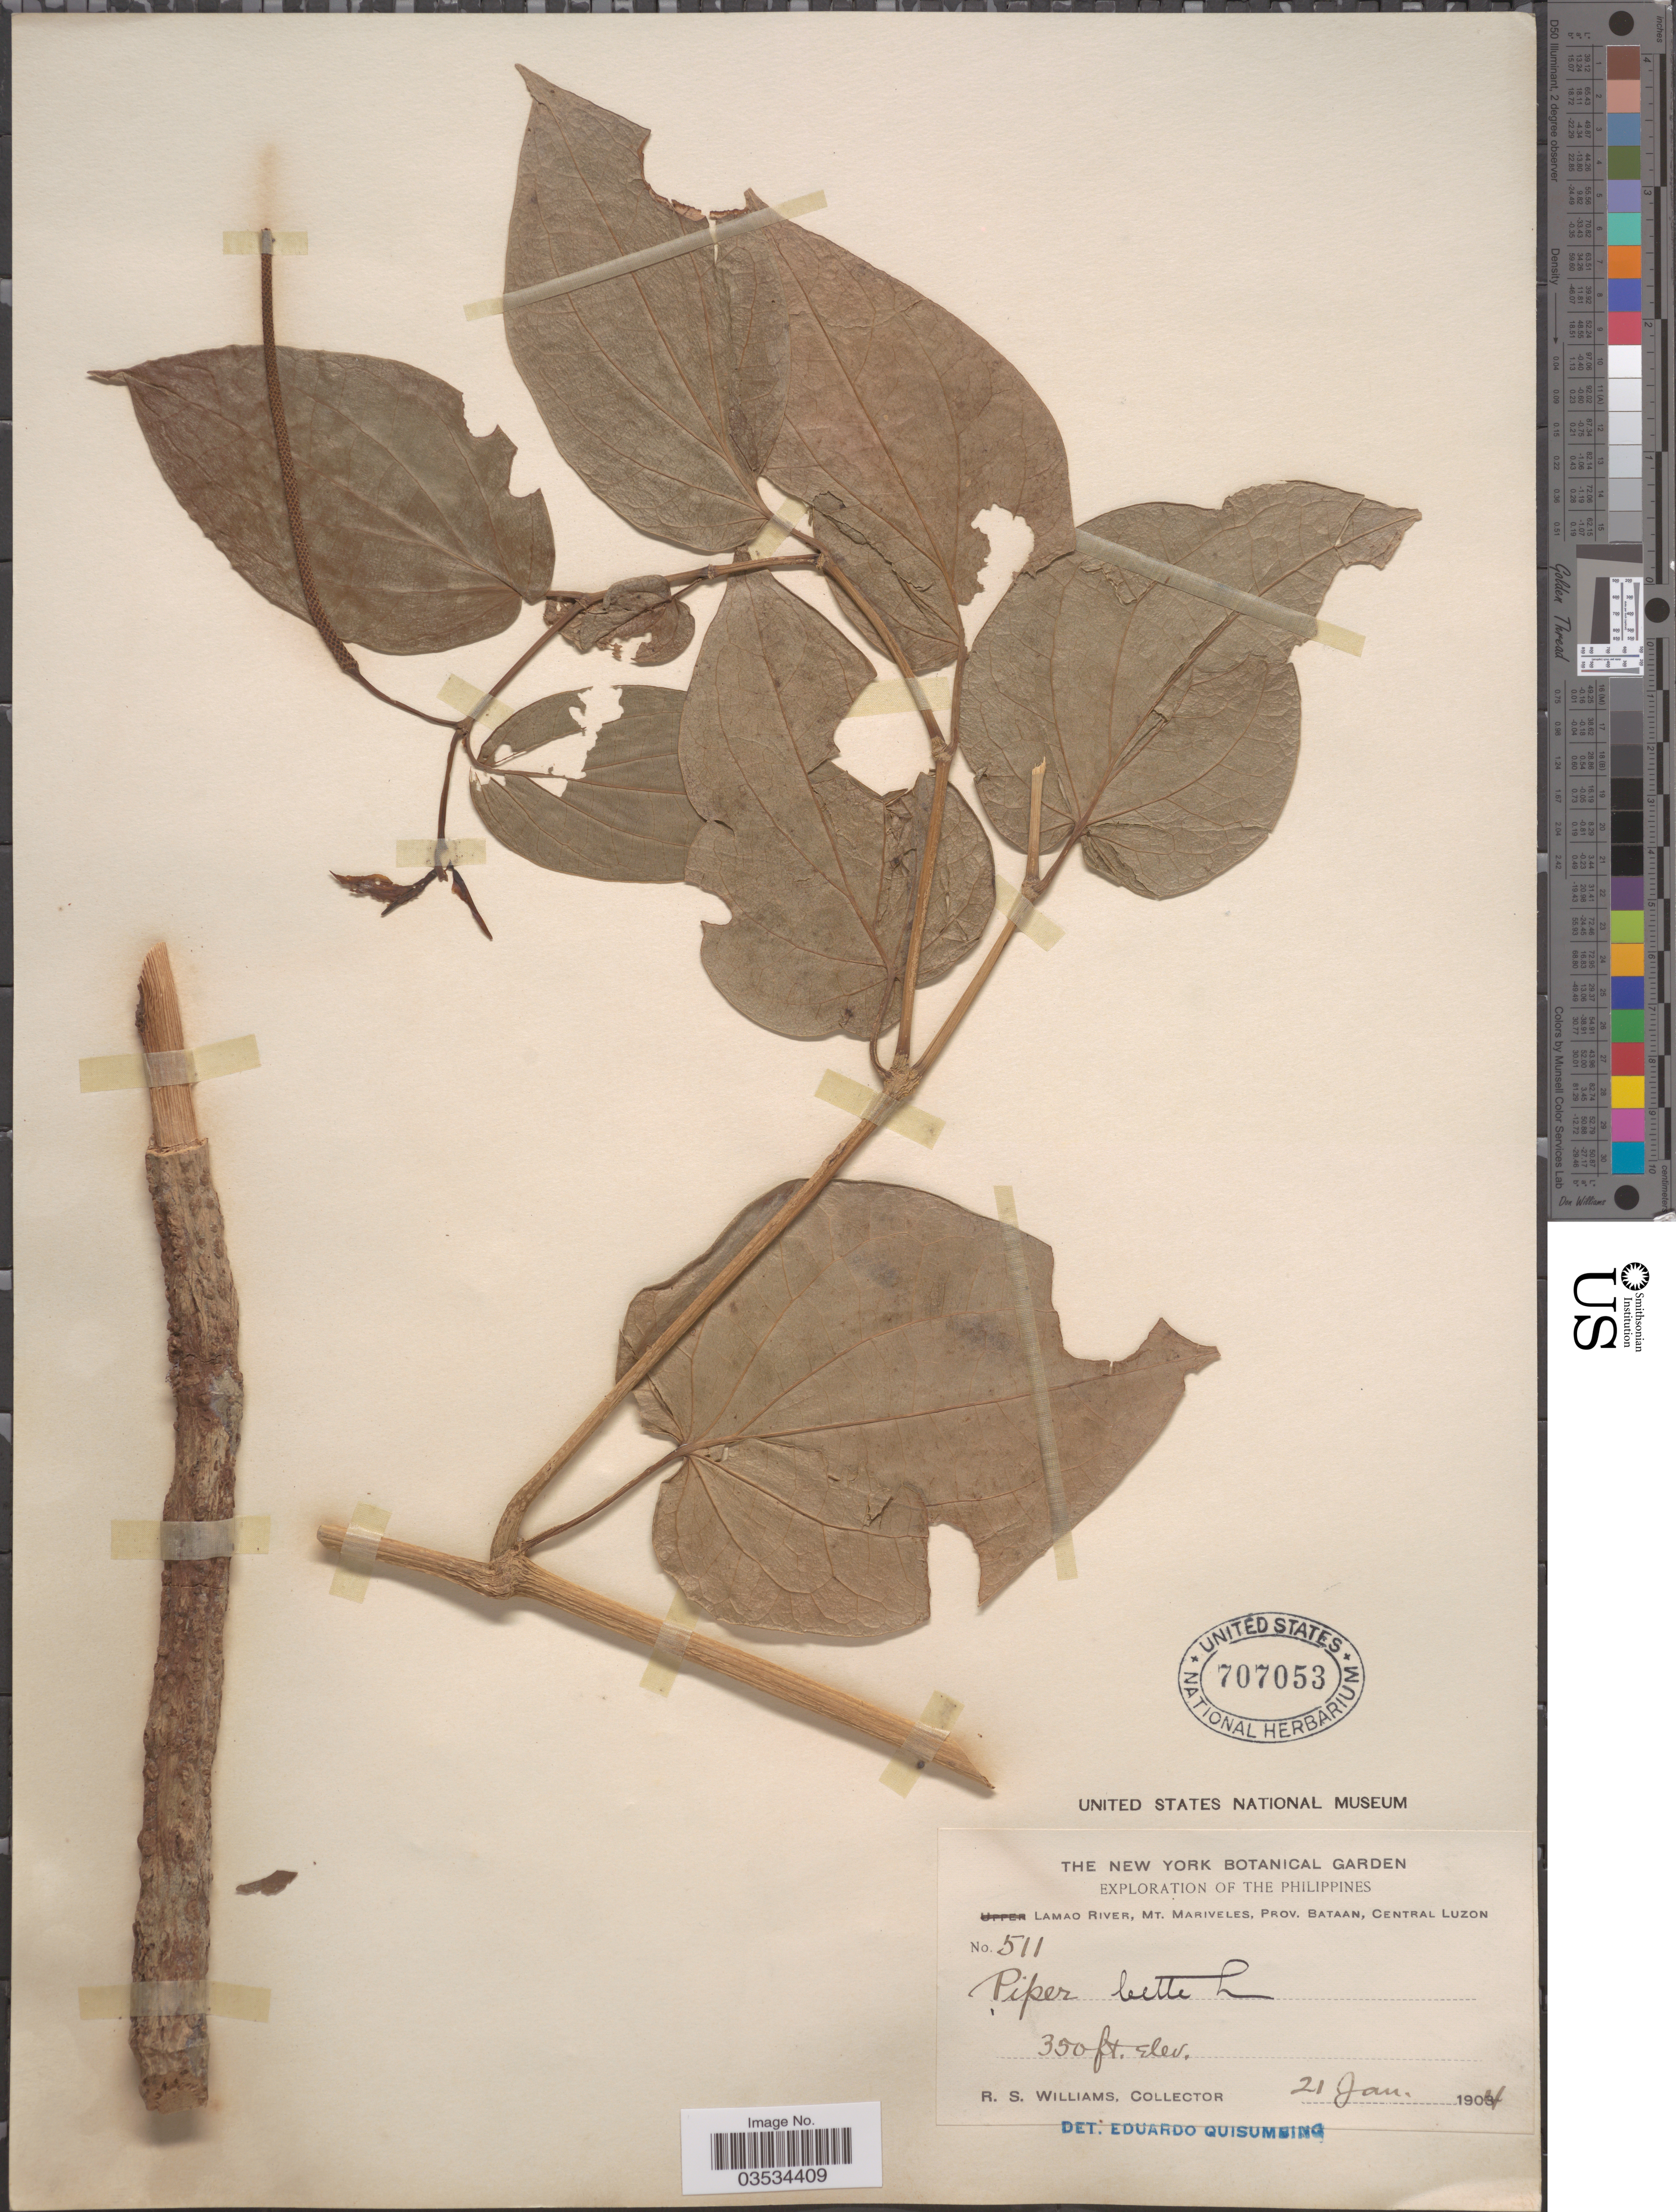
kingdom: Plantae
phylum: Tracheophyta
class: Magnoliopsida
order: Piperales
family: Piperaceae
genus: Piper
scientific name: Piper betle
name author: L.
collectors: R. S. Williams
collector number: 511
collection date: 1904-01-21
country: Philippines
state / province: Central Luzon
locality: Lamao River, Mt. Mariveles, Prov. Bataan.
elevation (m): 107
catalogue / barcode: US 707053